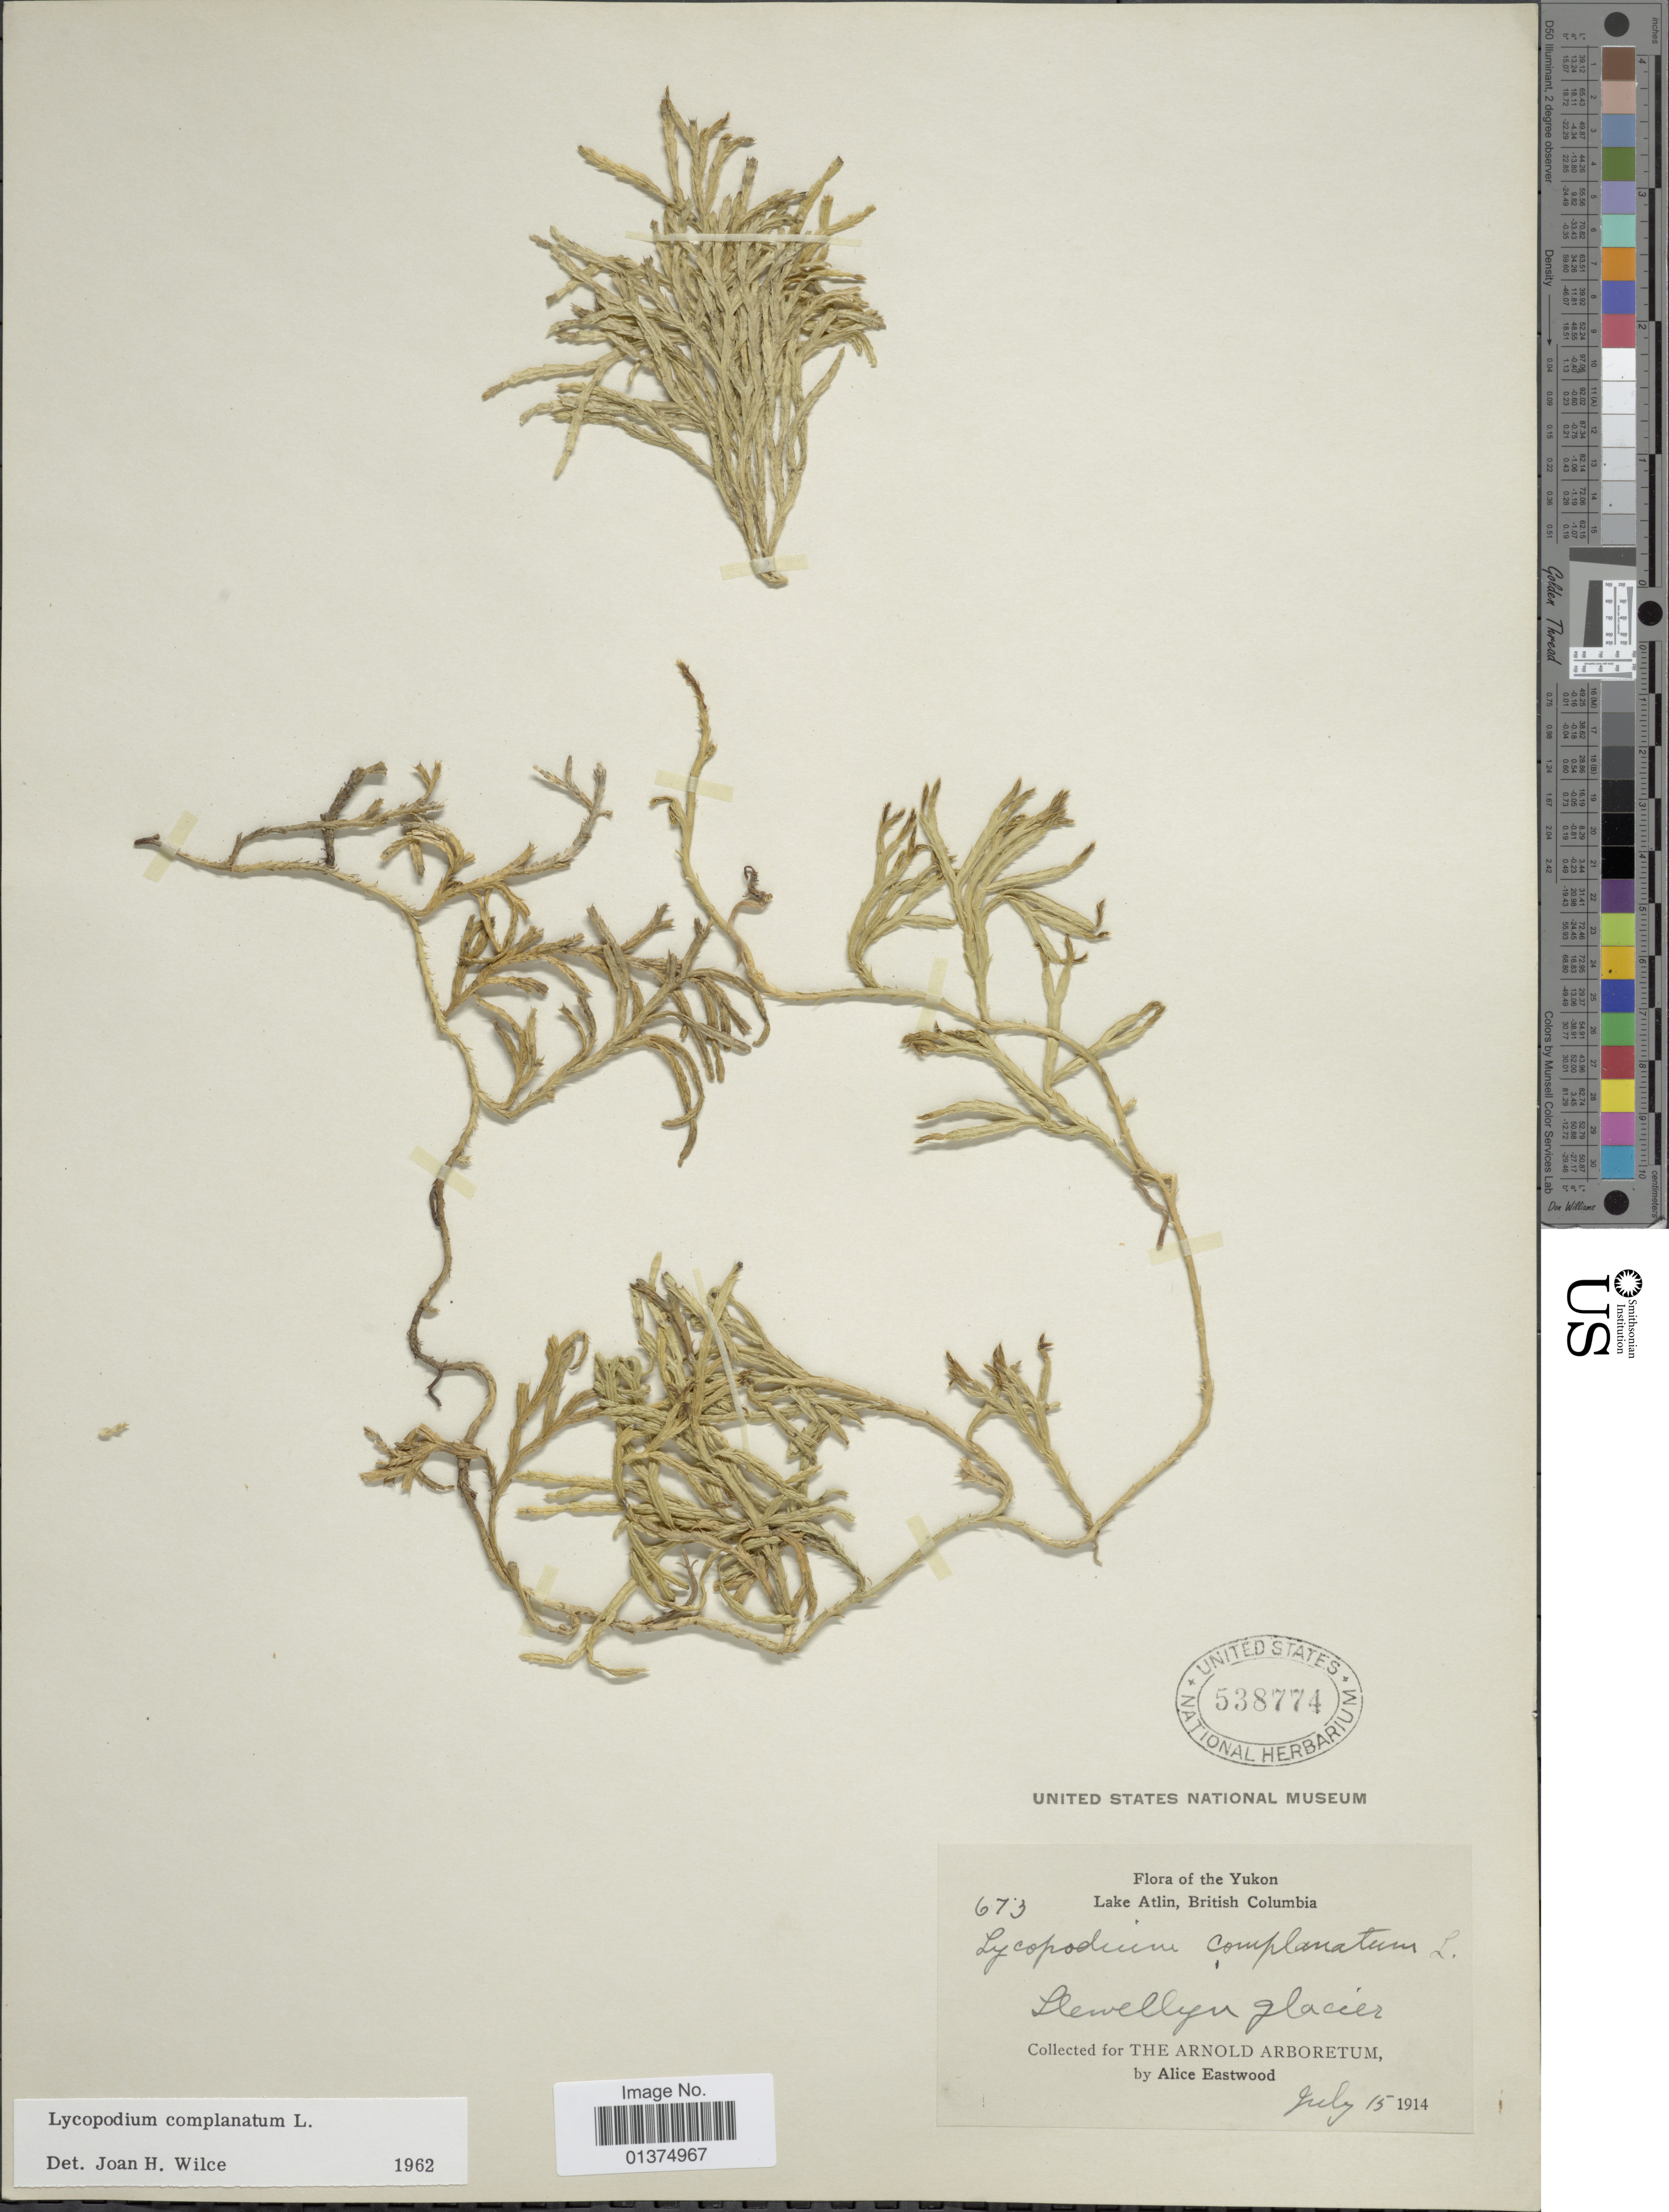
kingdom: Plantae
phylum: Tracheophyta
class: Lycopodiopsida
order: Lycopodiales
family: Lycopodiaceae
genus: Diphasiastrum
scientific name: Diphasiastrum complanatum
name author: (L.) Holub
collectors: A. Eastwood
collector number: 673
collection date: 1914-07-15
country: Canada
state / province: British Columbia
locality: Yukon Lake Atlin, Stewellyn glacier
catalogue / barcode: US 538774